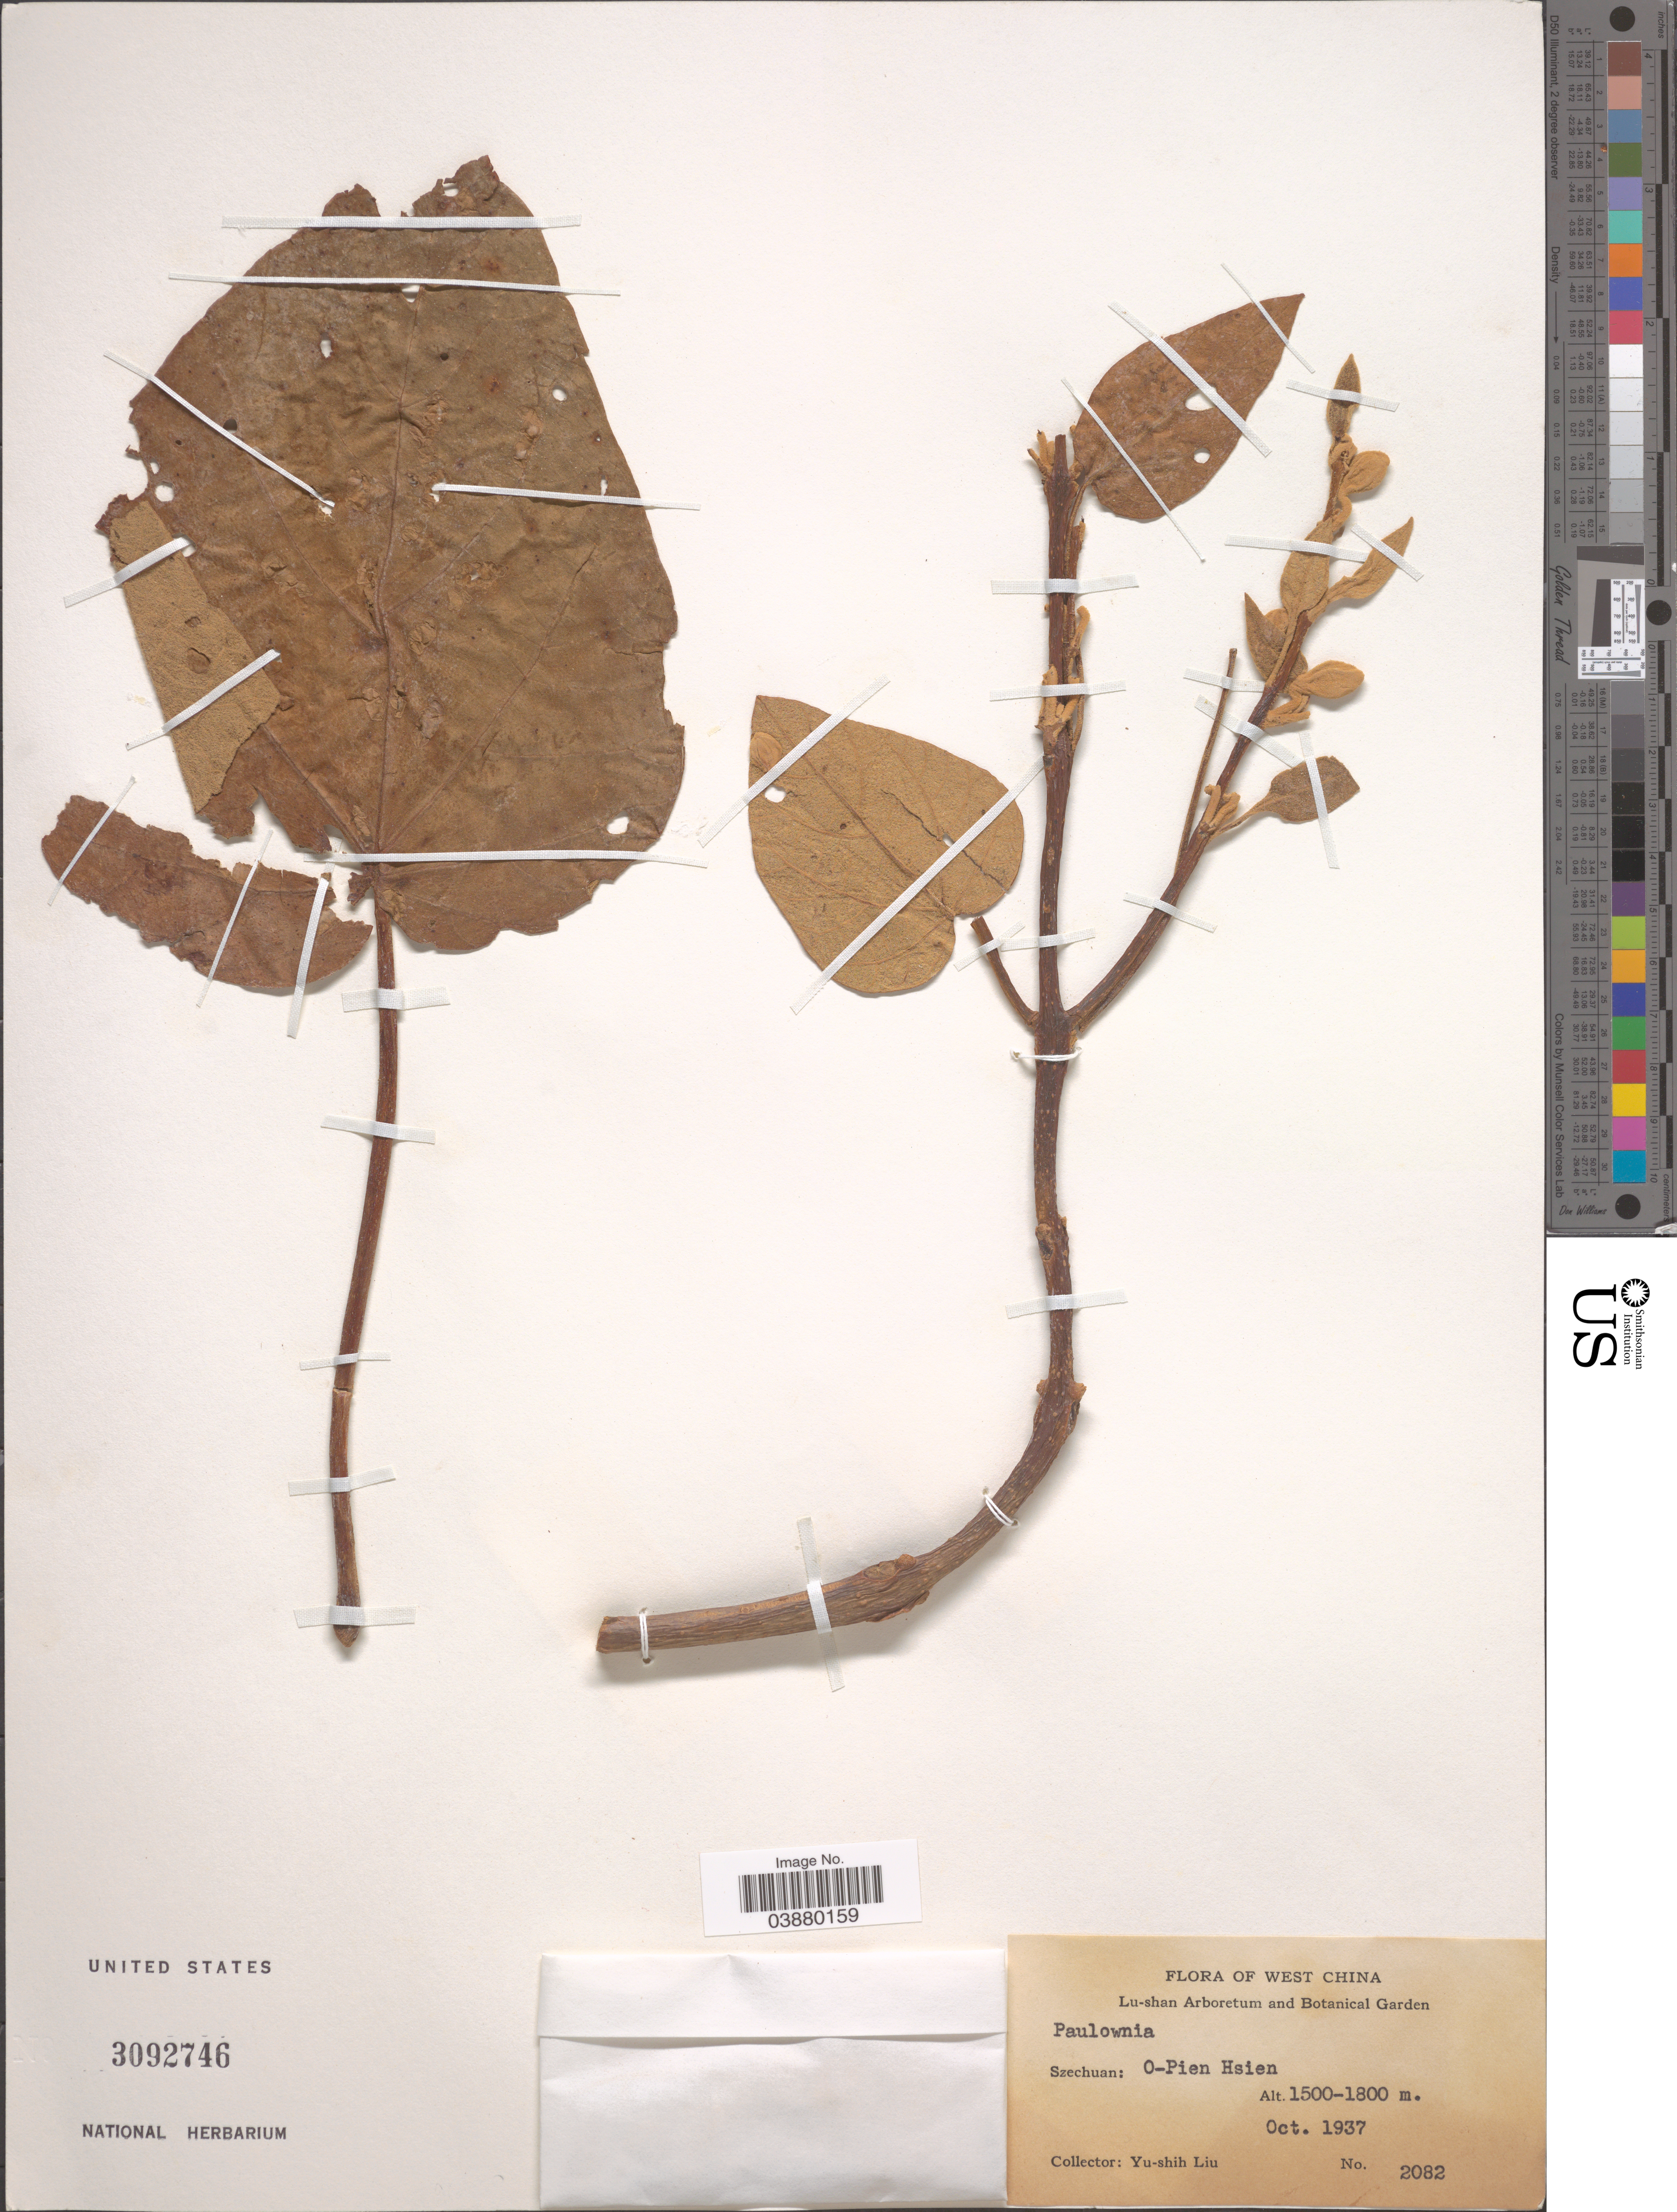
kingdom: Plantae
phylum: Tracheophyta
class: Magnoliopsida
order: Lamiales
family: Paulowniaceae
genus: Paulownia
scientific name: Paulownia sp.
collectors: Y.-S. Liu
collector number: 2082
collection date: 1937-10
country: China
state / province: Sichuan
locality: West China. Szechuan: O-Pien Hsien.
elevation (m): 1500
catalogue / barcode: US 3092746